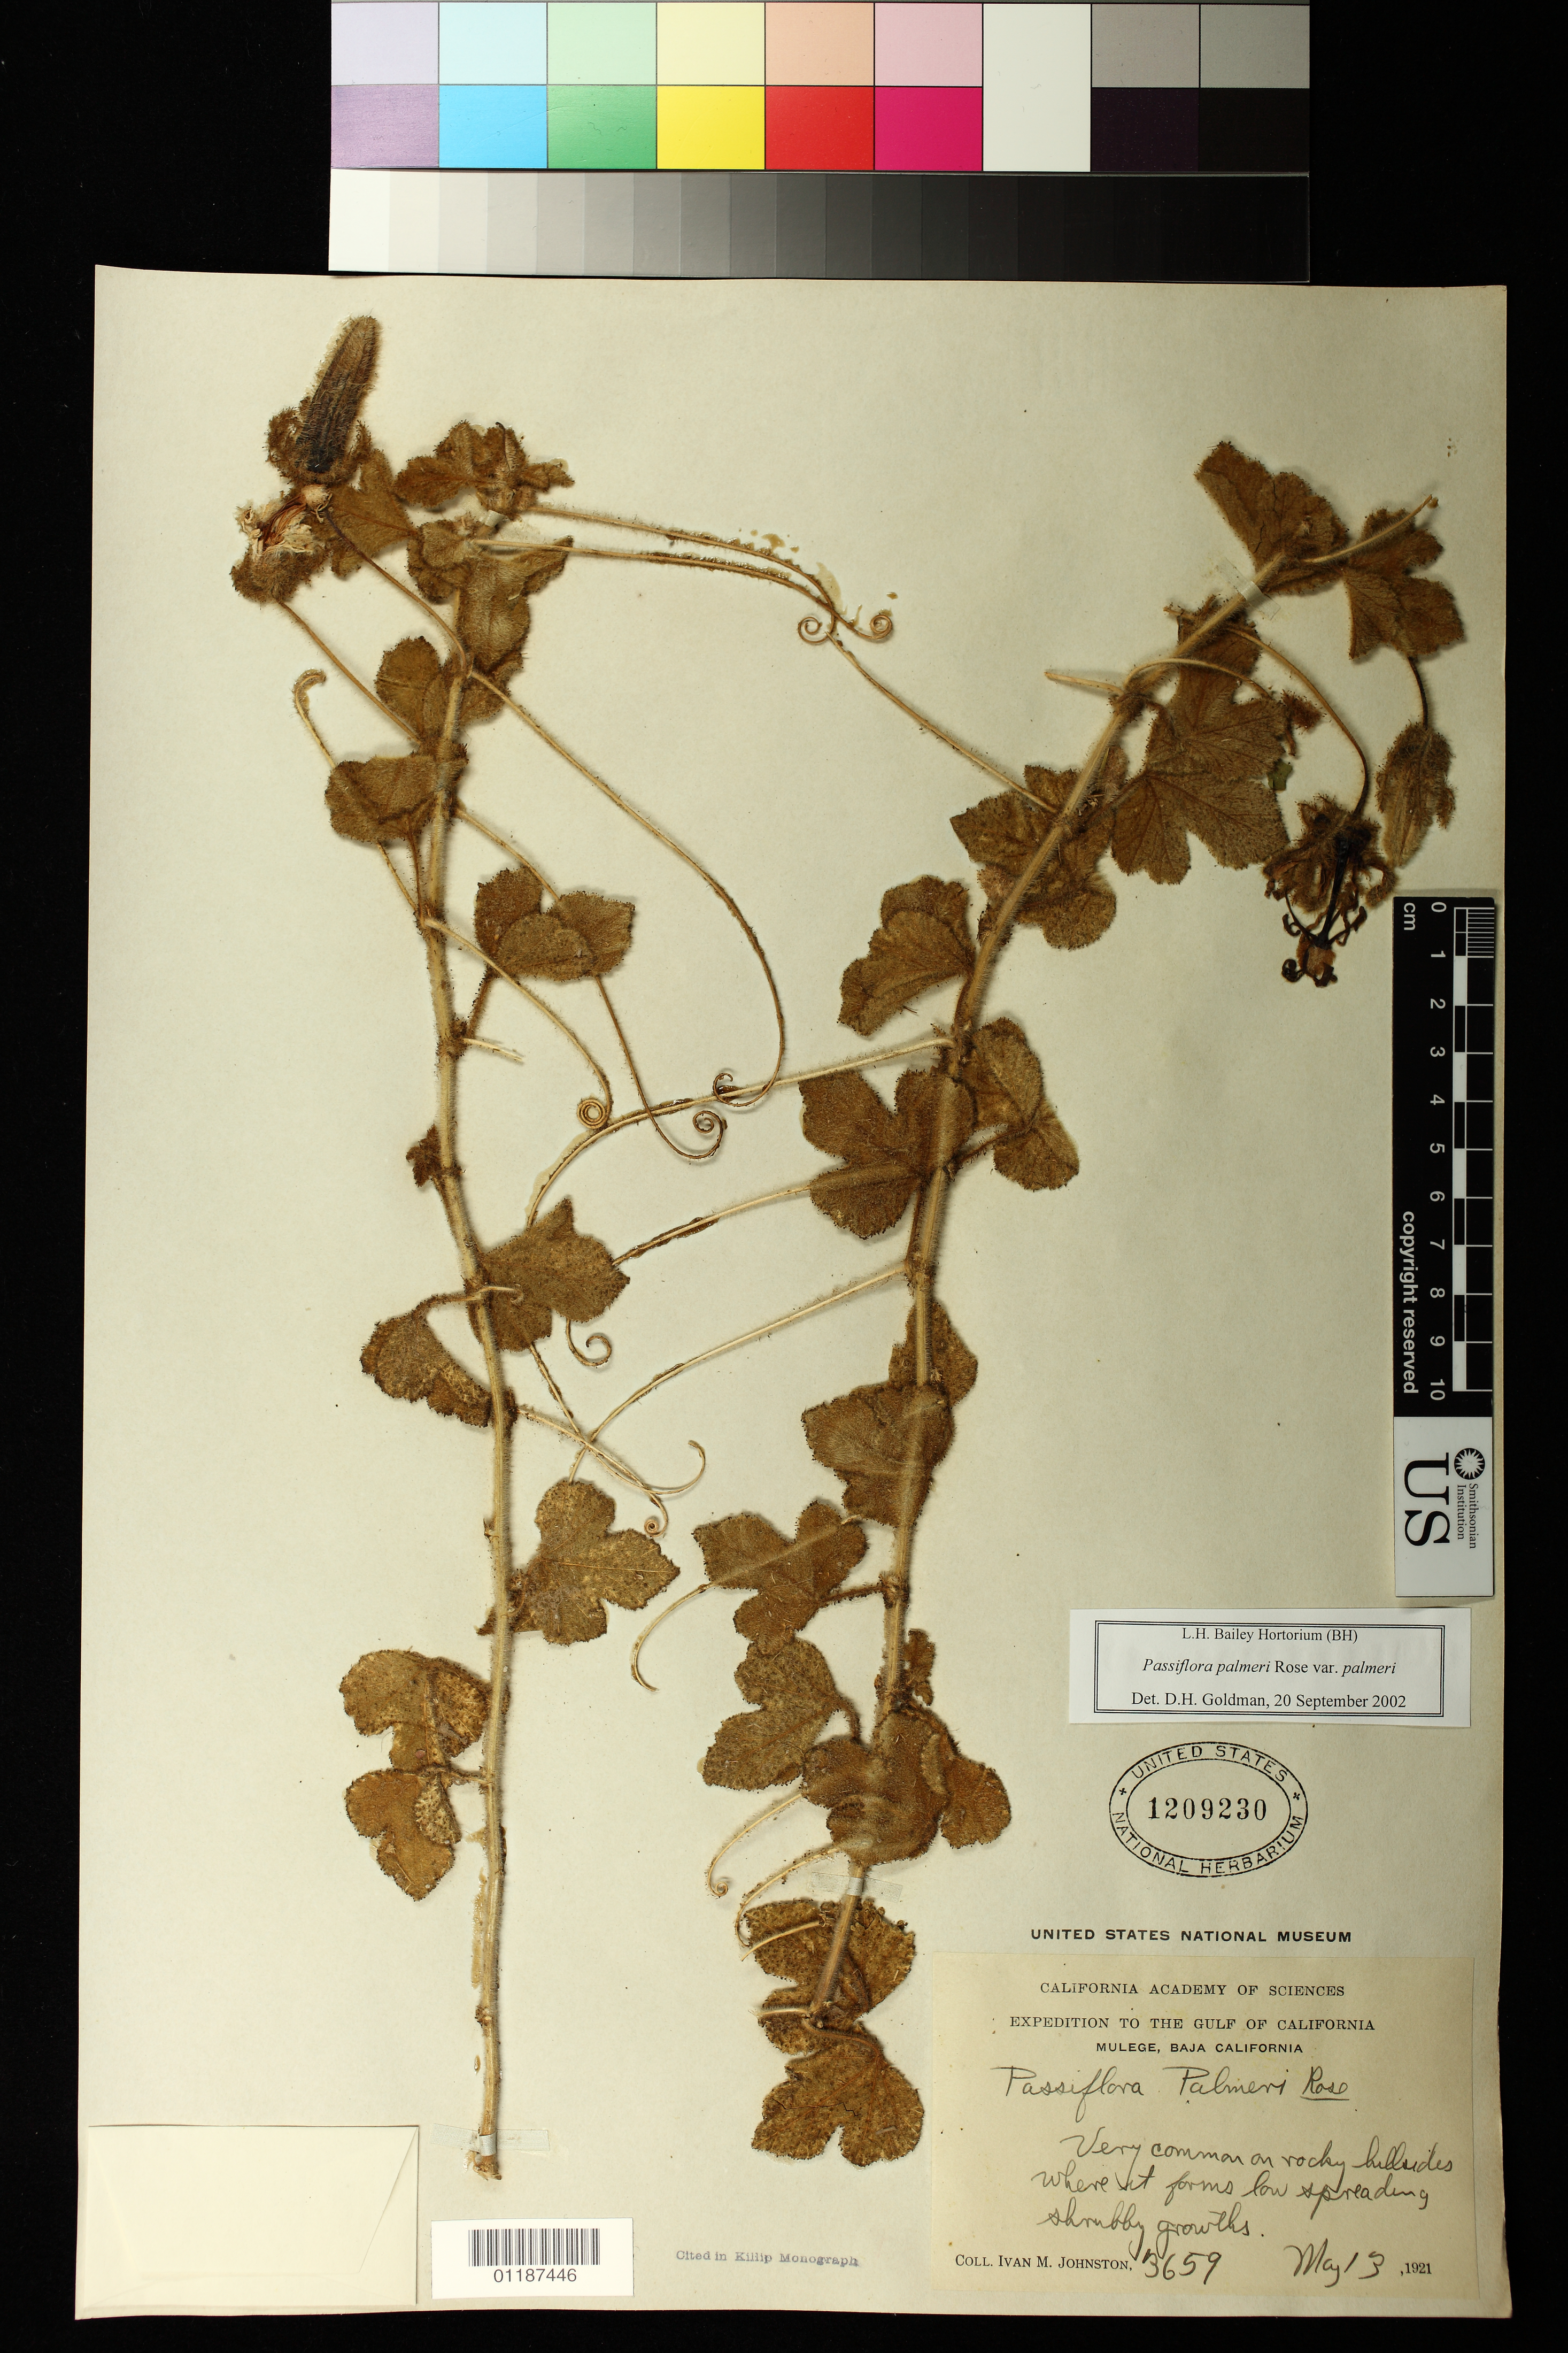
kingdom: Plantae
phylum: Tracheophyta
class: Magnoliopsida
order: Malpighiales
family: Passifloraceae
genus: Passiflora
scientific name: Passiflora palmeri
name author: Rose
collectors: I.M. Johnston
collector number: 3659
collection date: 1921-05-13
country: Mexico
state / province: Baja California Sur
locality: Mulegé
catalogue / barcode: US 1209230